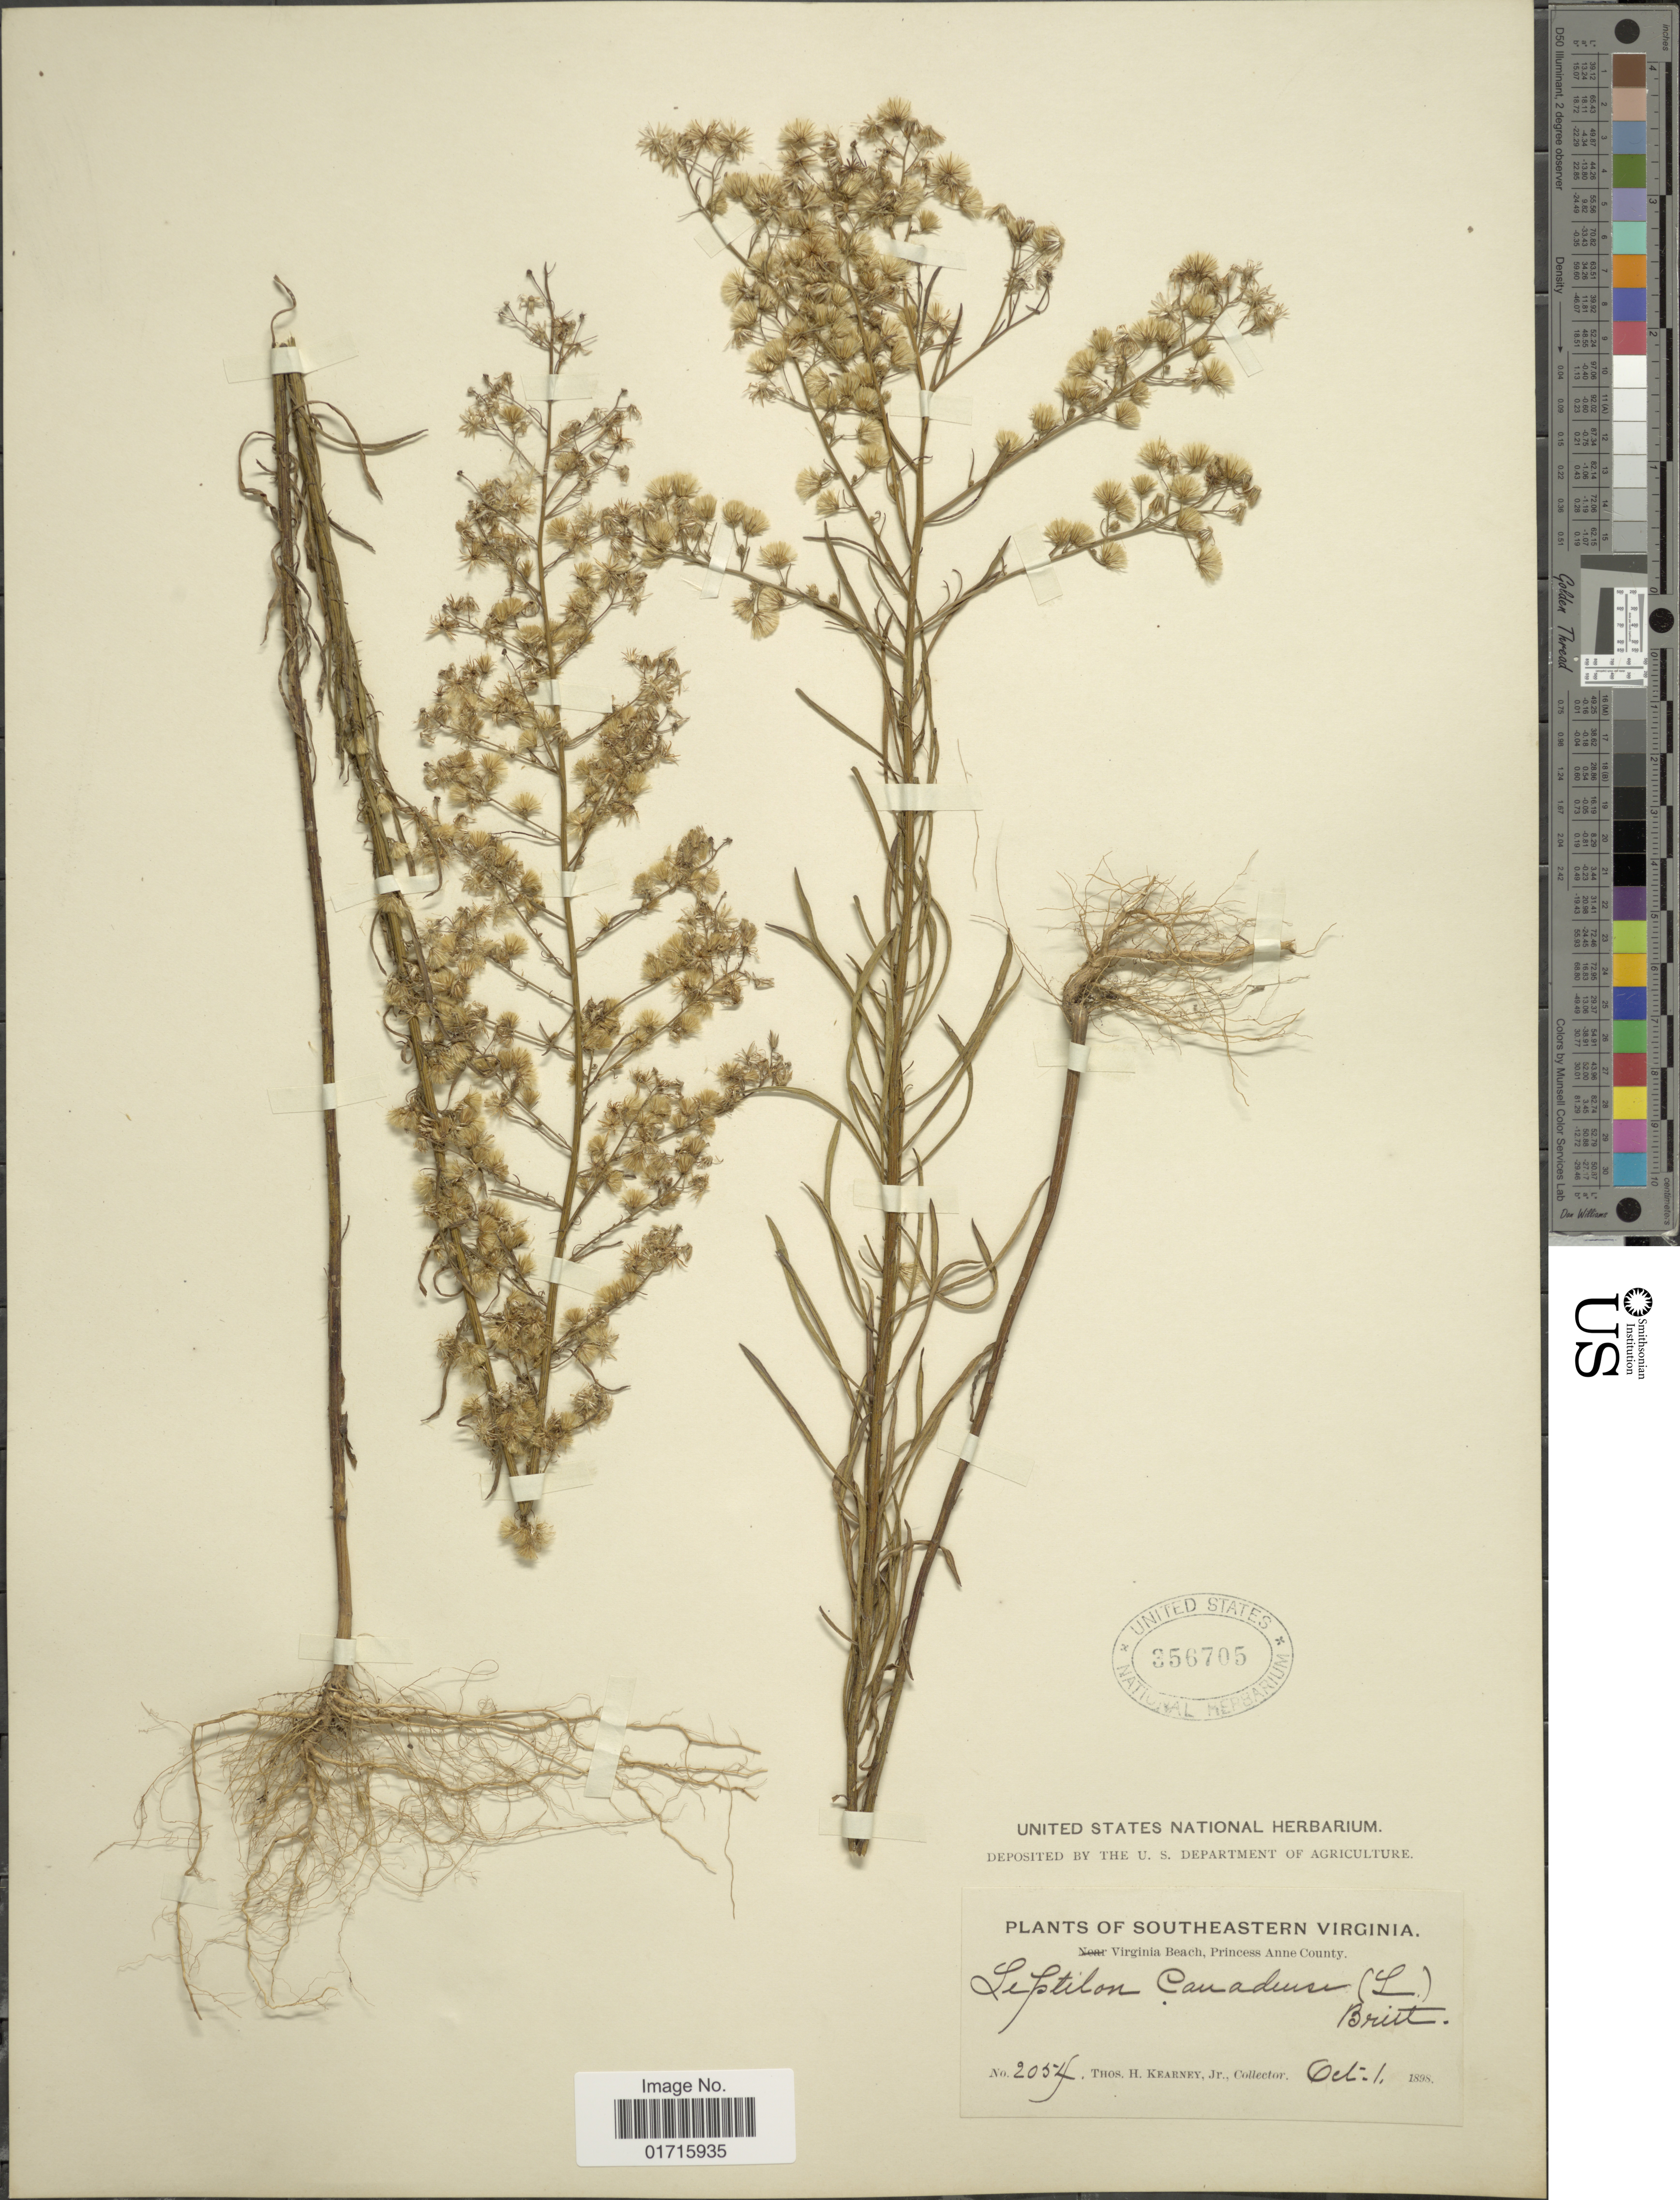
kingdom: Plantae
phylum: Tracheophyta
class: Magnoliopsida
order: Asterales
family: Asteraceae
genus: Conyza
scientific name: Conyza canadensis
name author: (L.) Cronq.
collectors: T. H. Kearney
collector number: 2054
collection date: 1898-10-01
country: United States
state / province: Virginia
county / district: City of Virginia Beach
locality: Southeastern Virginia. Virginia beach, Princess Anne County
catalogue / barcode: US 356705